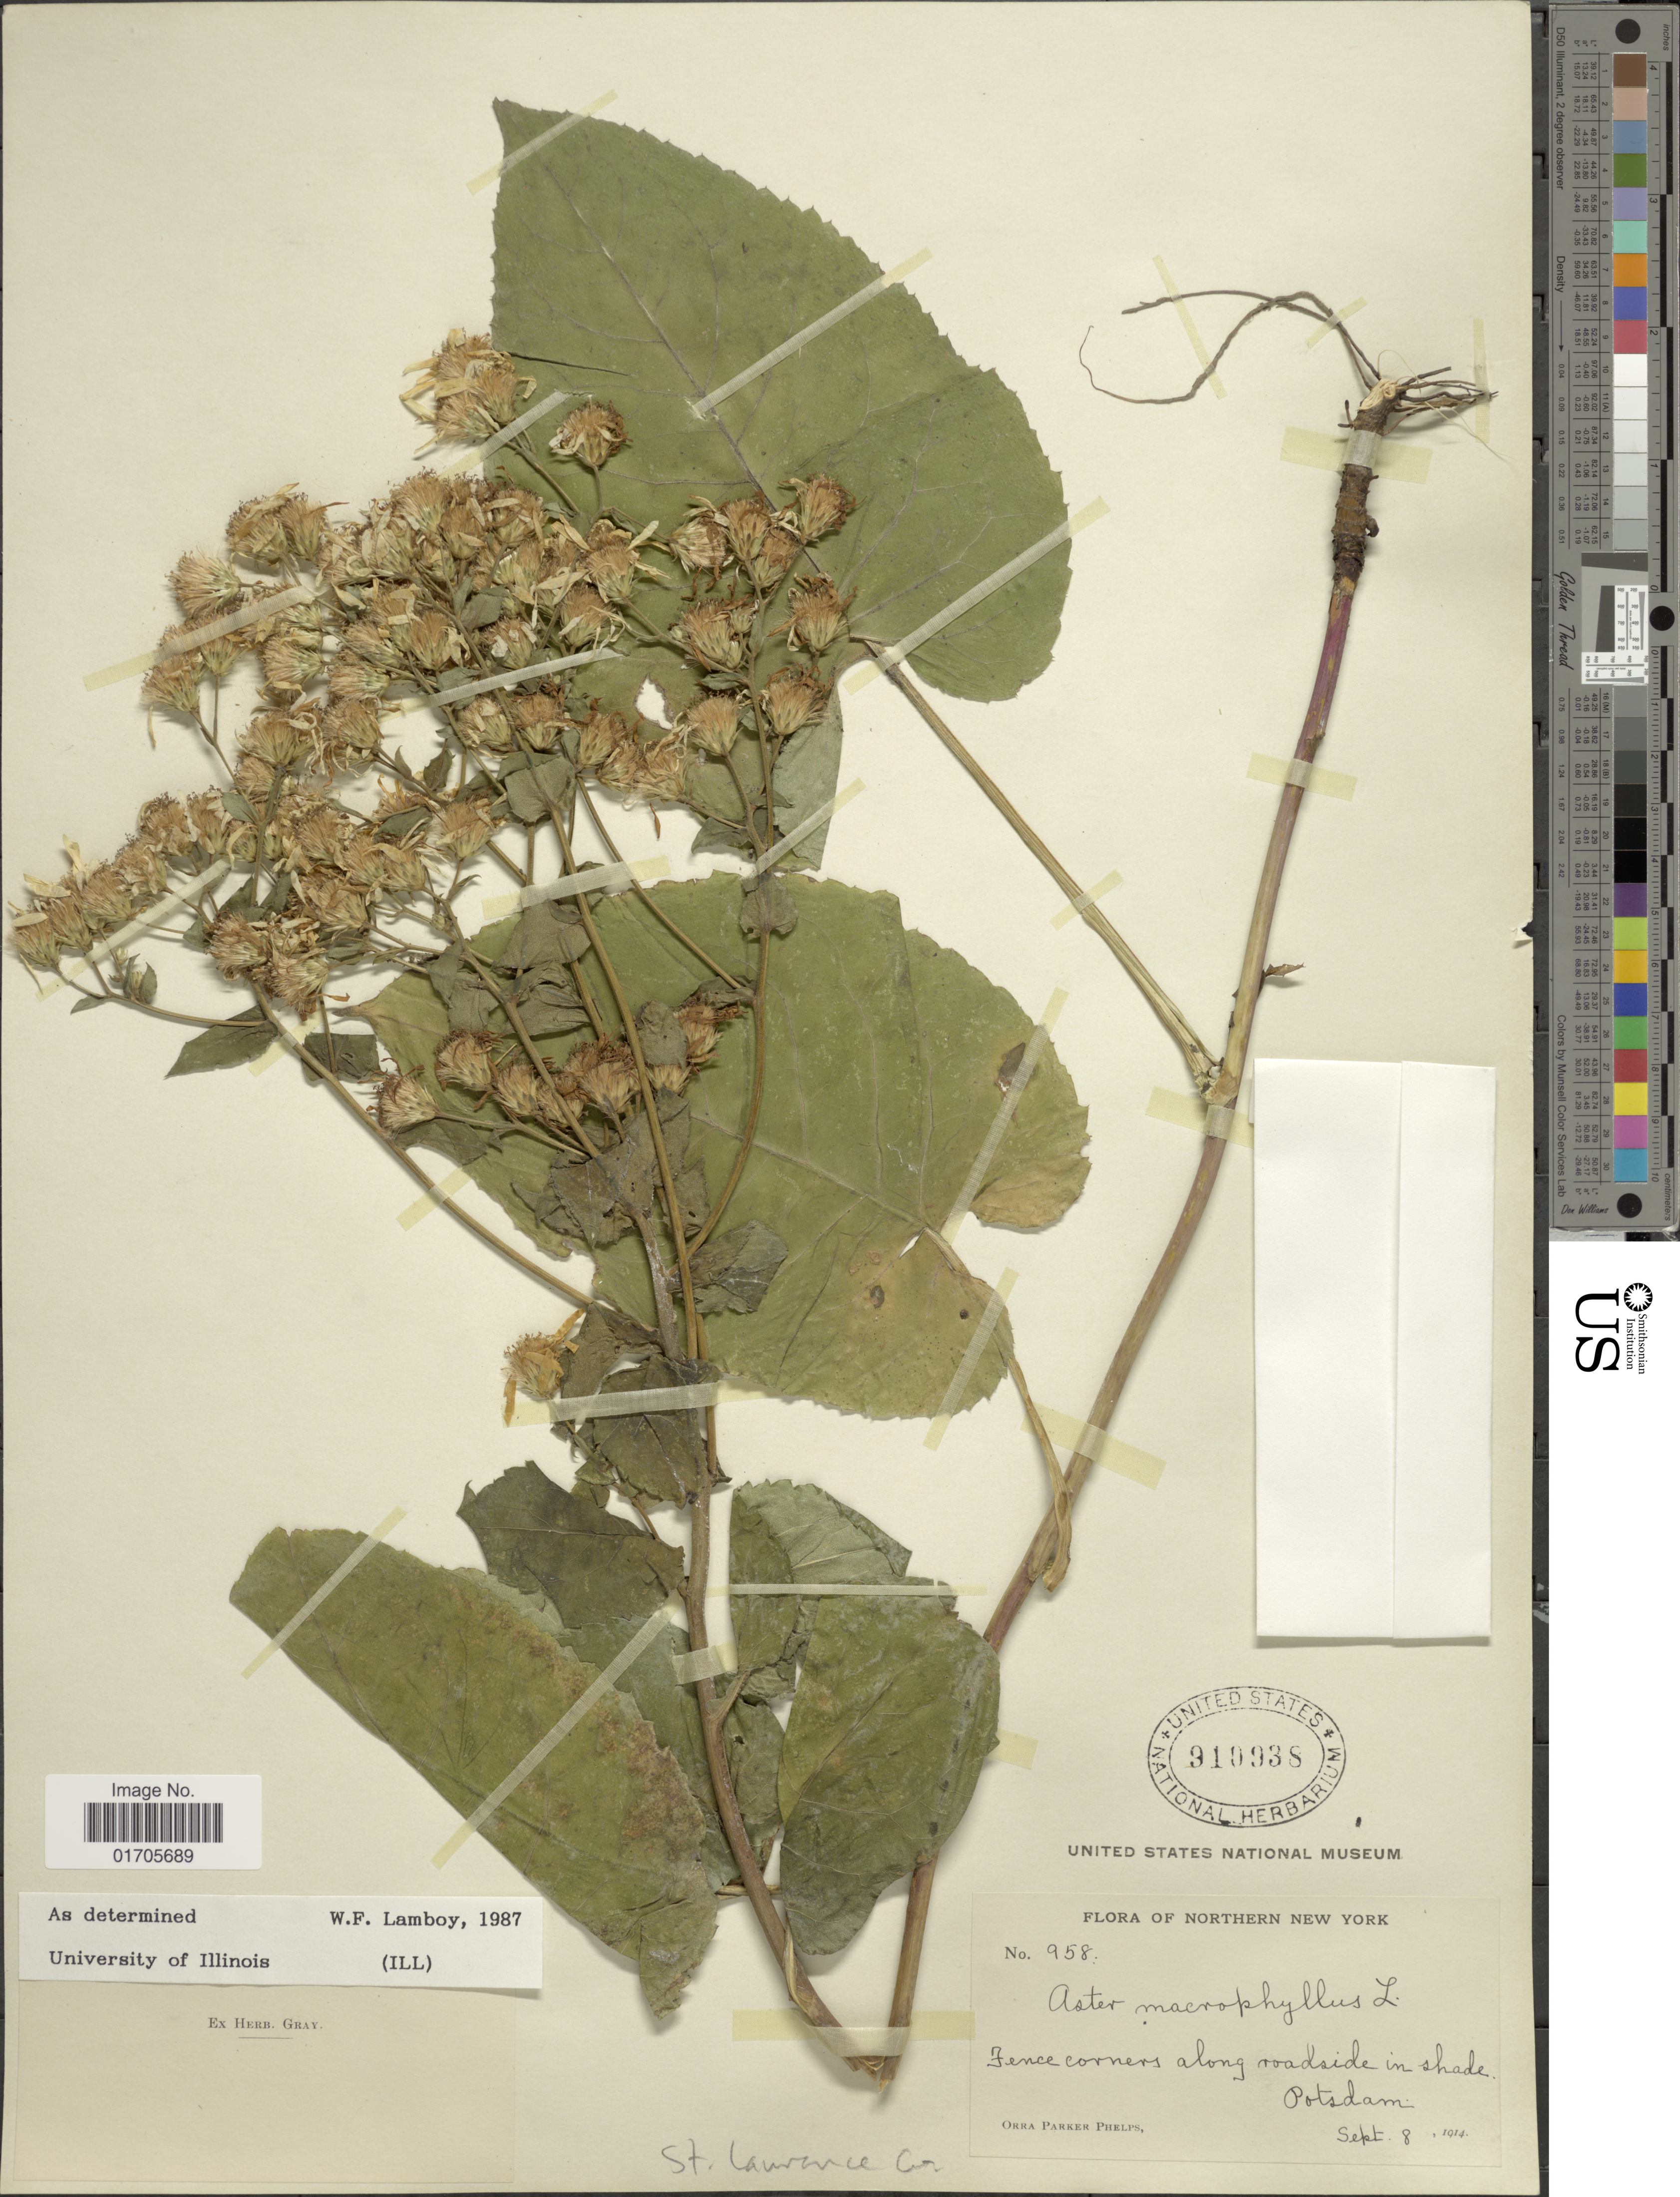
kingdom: Plantae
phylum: Tracheophyta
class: Magnoliopsida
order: Asterales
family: Asteraceae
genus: Eurybia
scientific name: Eurybia macrophylla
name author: (L.) Cass.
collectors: O. P. Phelps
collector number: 958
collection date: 1914-09-08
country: United States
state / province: New York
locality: Northern New York. Fence corners along roadside in shade. Potsdam.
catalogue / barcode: US 910938